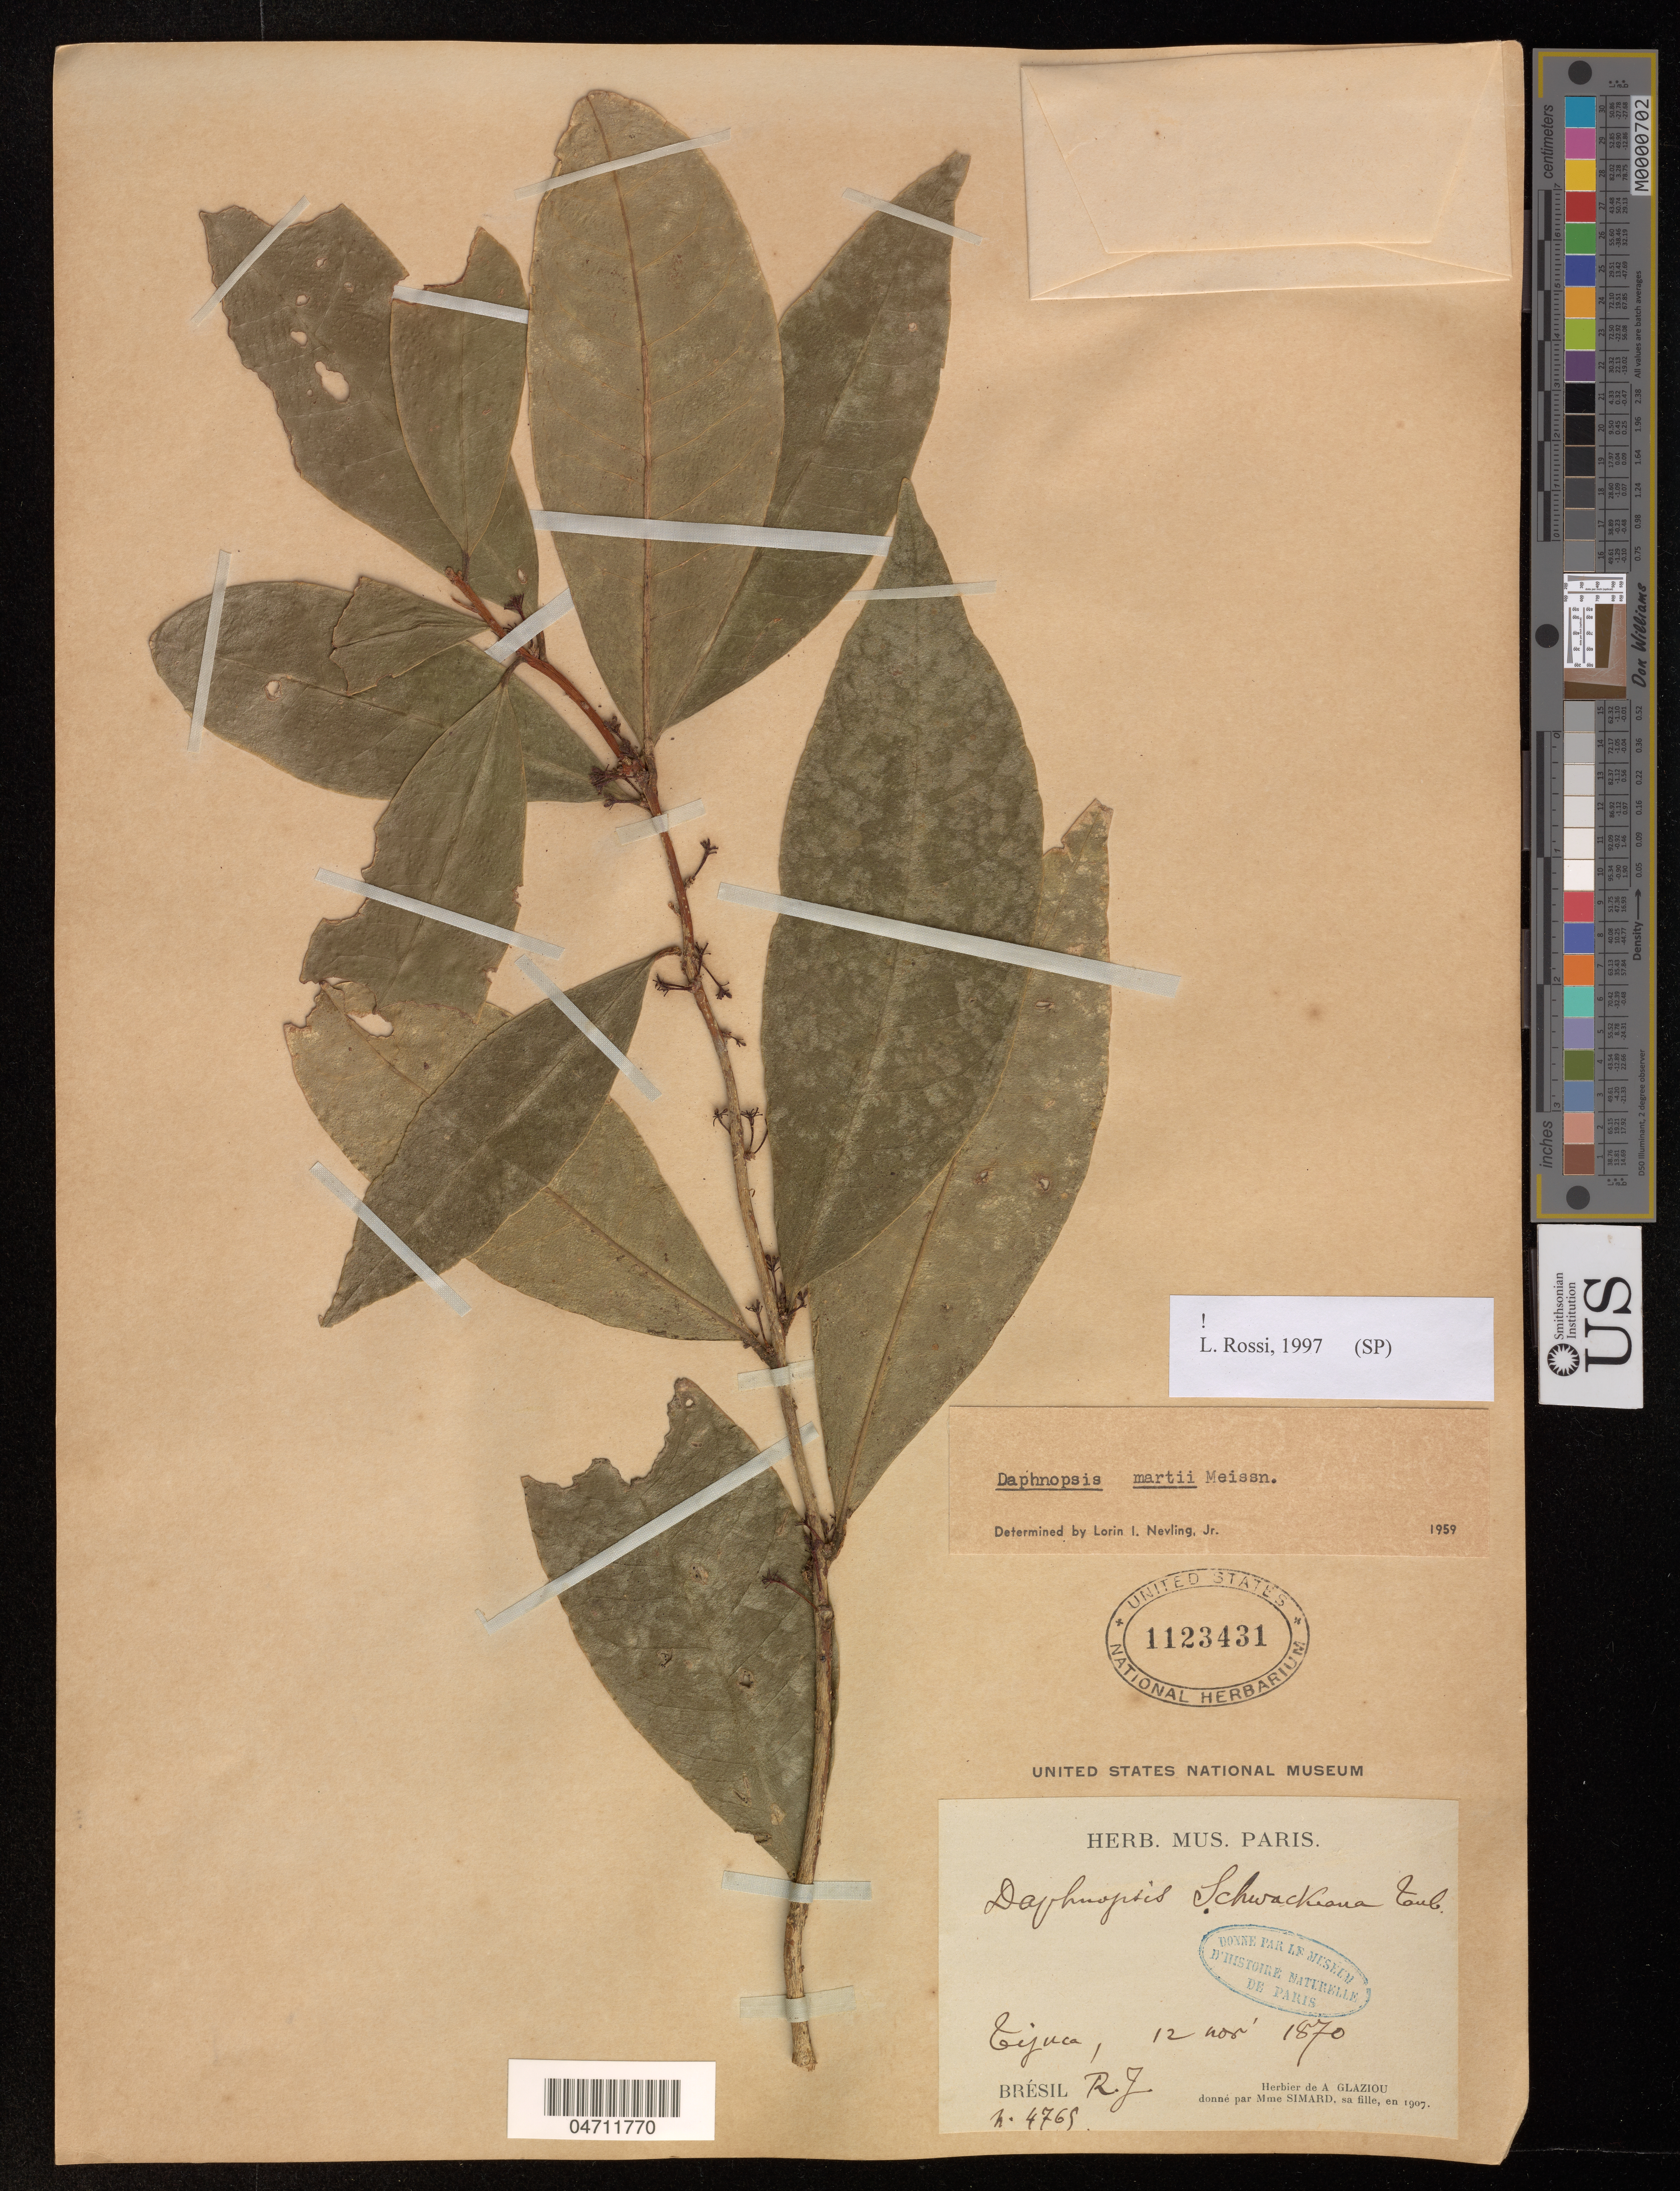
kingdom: Plantae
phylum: Tracheophyta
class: Magnoliopsida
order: Malvales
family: Thymelaeaceae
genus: Daphnopsis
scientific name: Daphnopsis martii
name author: R. Meissn.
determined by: Rossi, L.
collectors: A. F. M. Glaziou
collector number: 4765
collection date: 1870-11-12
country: Brazil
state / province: Rio de Janeiro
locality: Province de R.J. Bresil.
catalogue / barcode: US 1123431